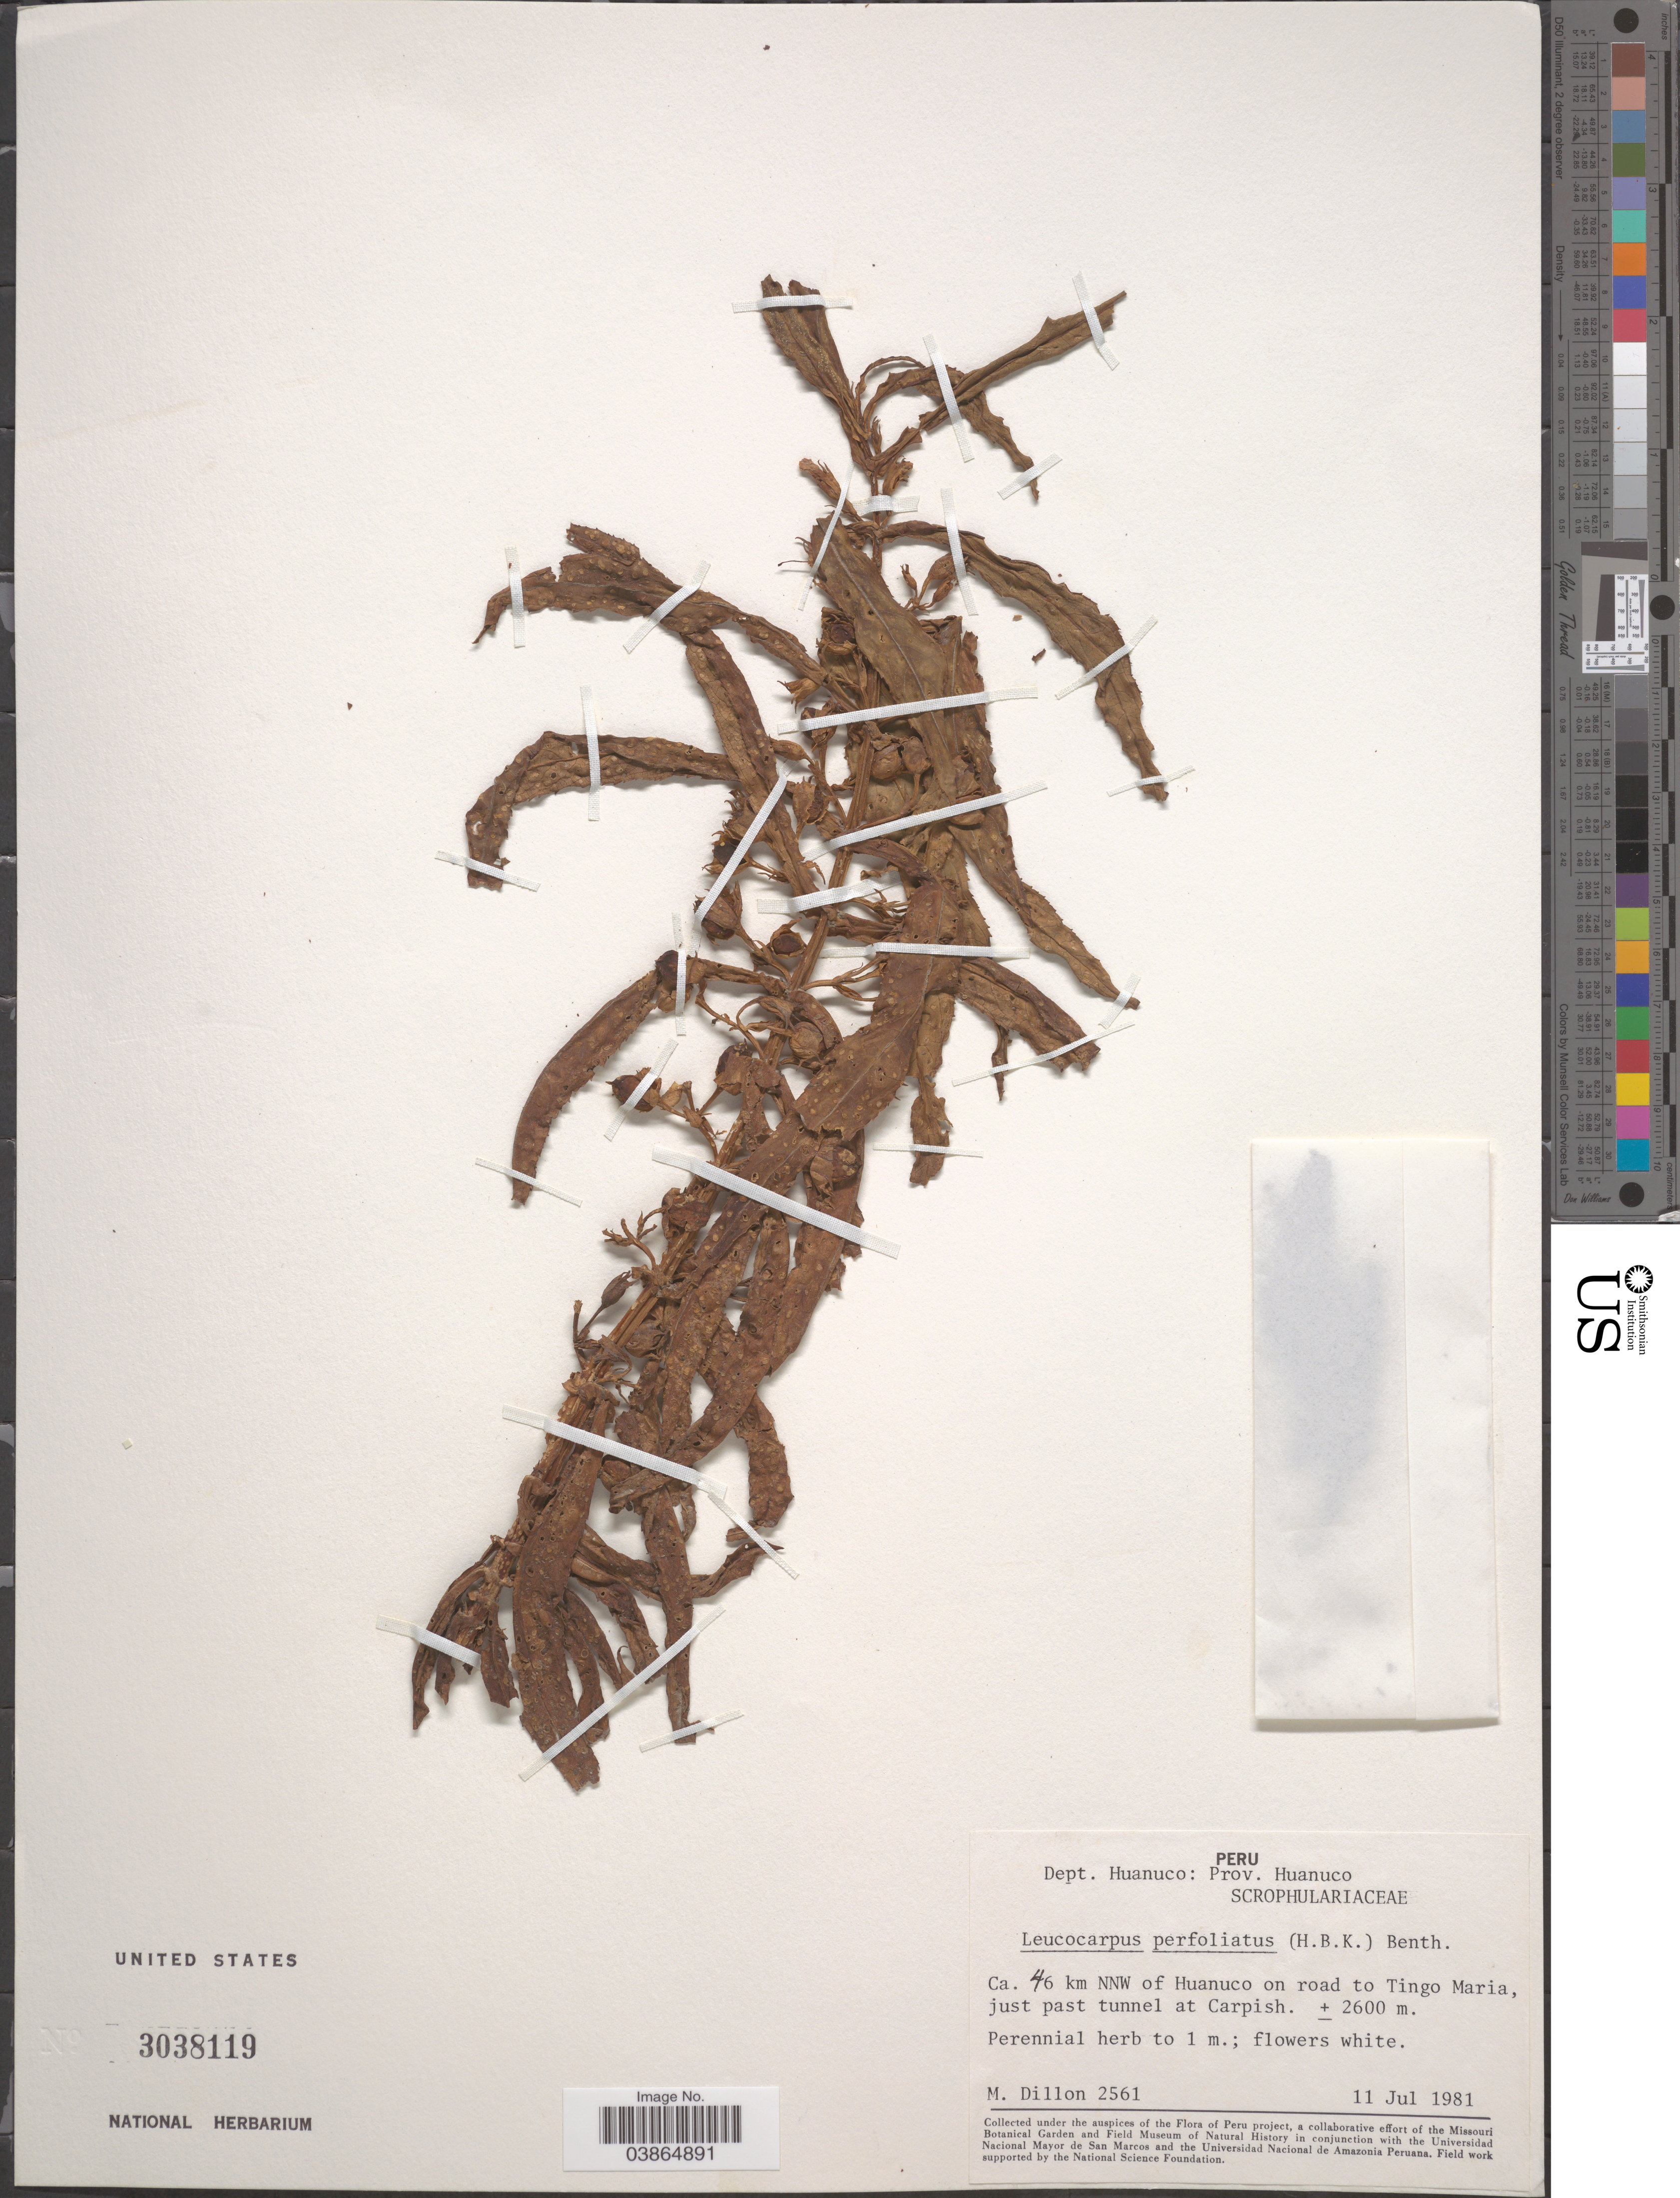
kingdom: Plantae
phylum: Tracheophyta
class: Magnoliopsida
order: Lamiales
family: Phrymaceae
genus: Leucocarpus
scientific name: Leucocarpus perfoliatus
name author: (Kunth) Benth.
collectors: M. O. Dillon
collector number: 2561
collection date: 1981-07-11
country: Peru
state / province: Huánuco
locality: Dept. Huanuco. Ca. 46 km NNW of Huanuco on road to Tingo Maria, just past tunnel at Carpish.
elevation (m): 2600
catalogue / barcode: US 3038119